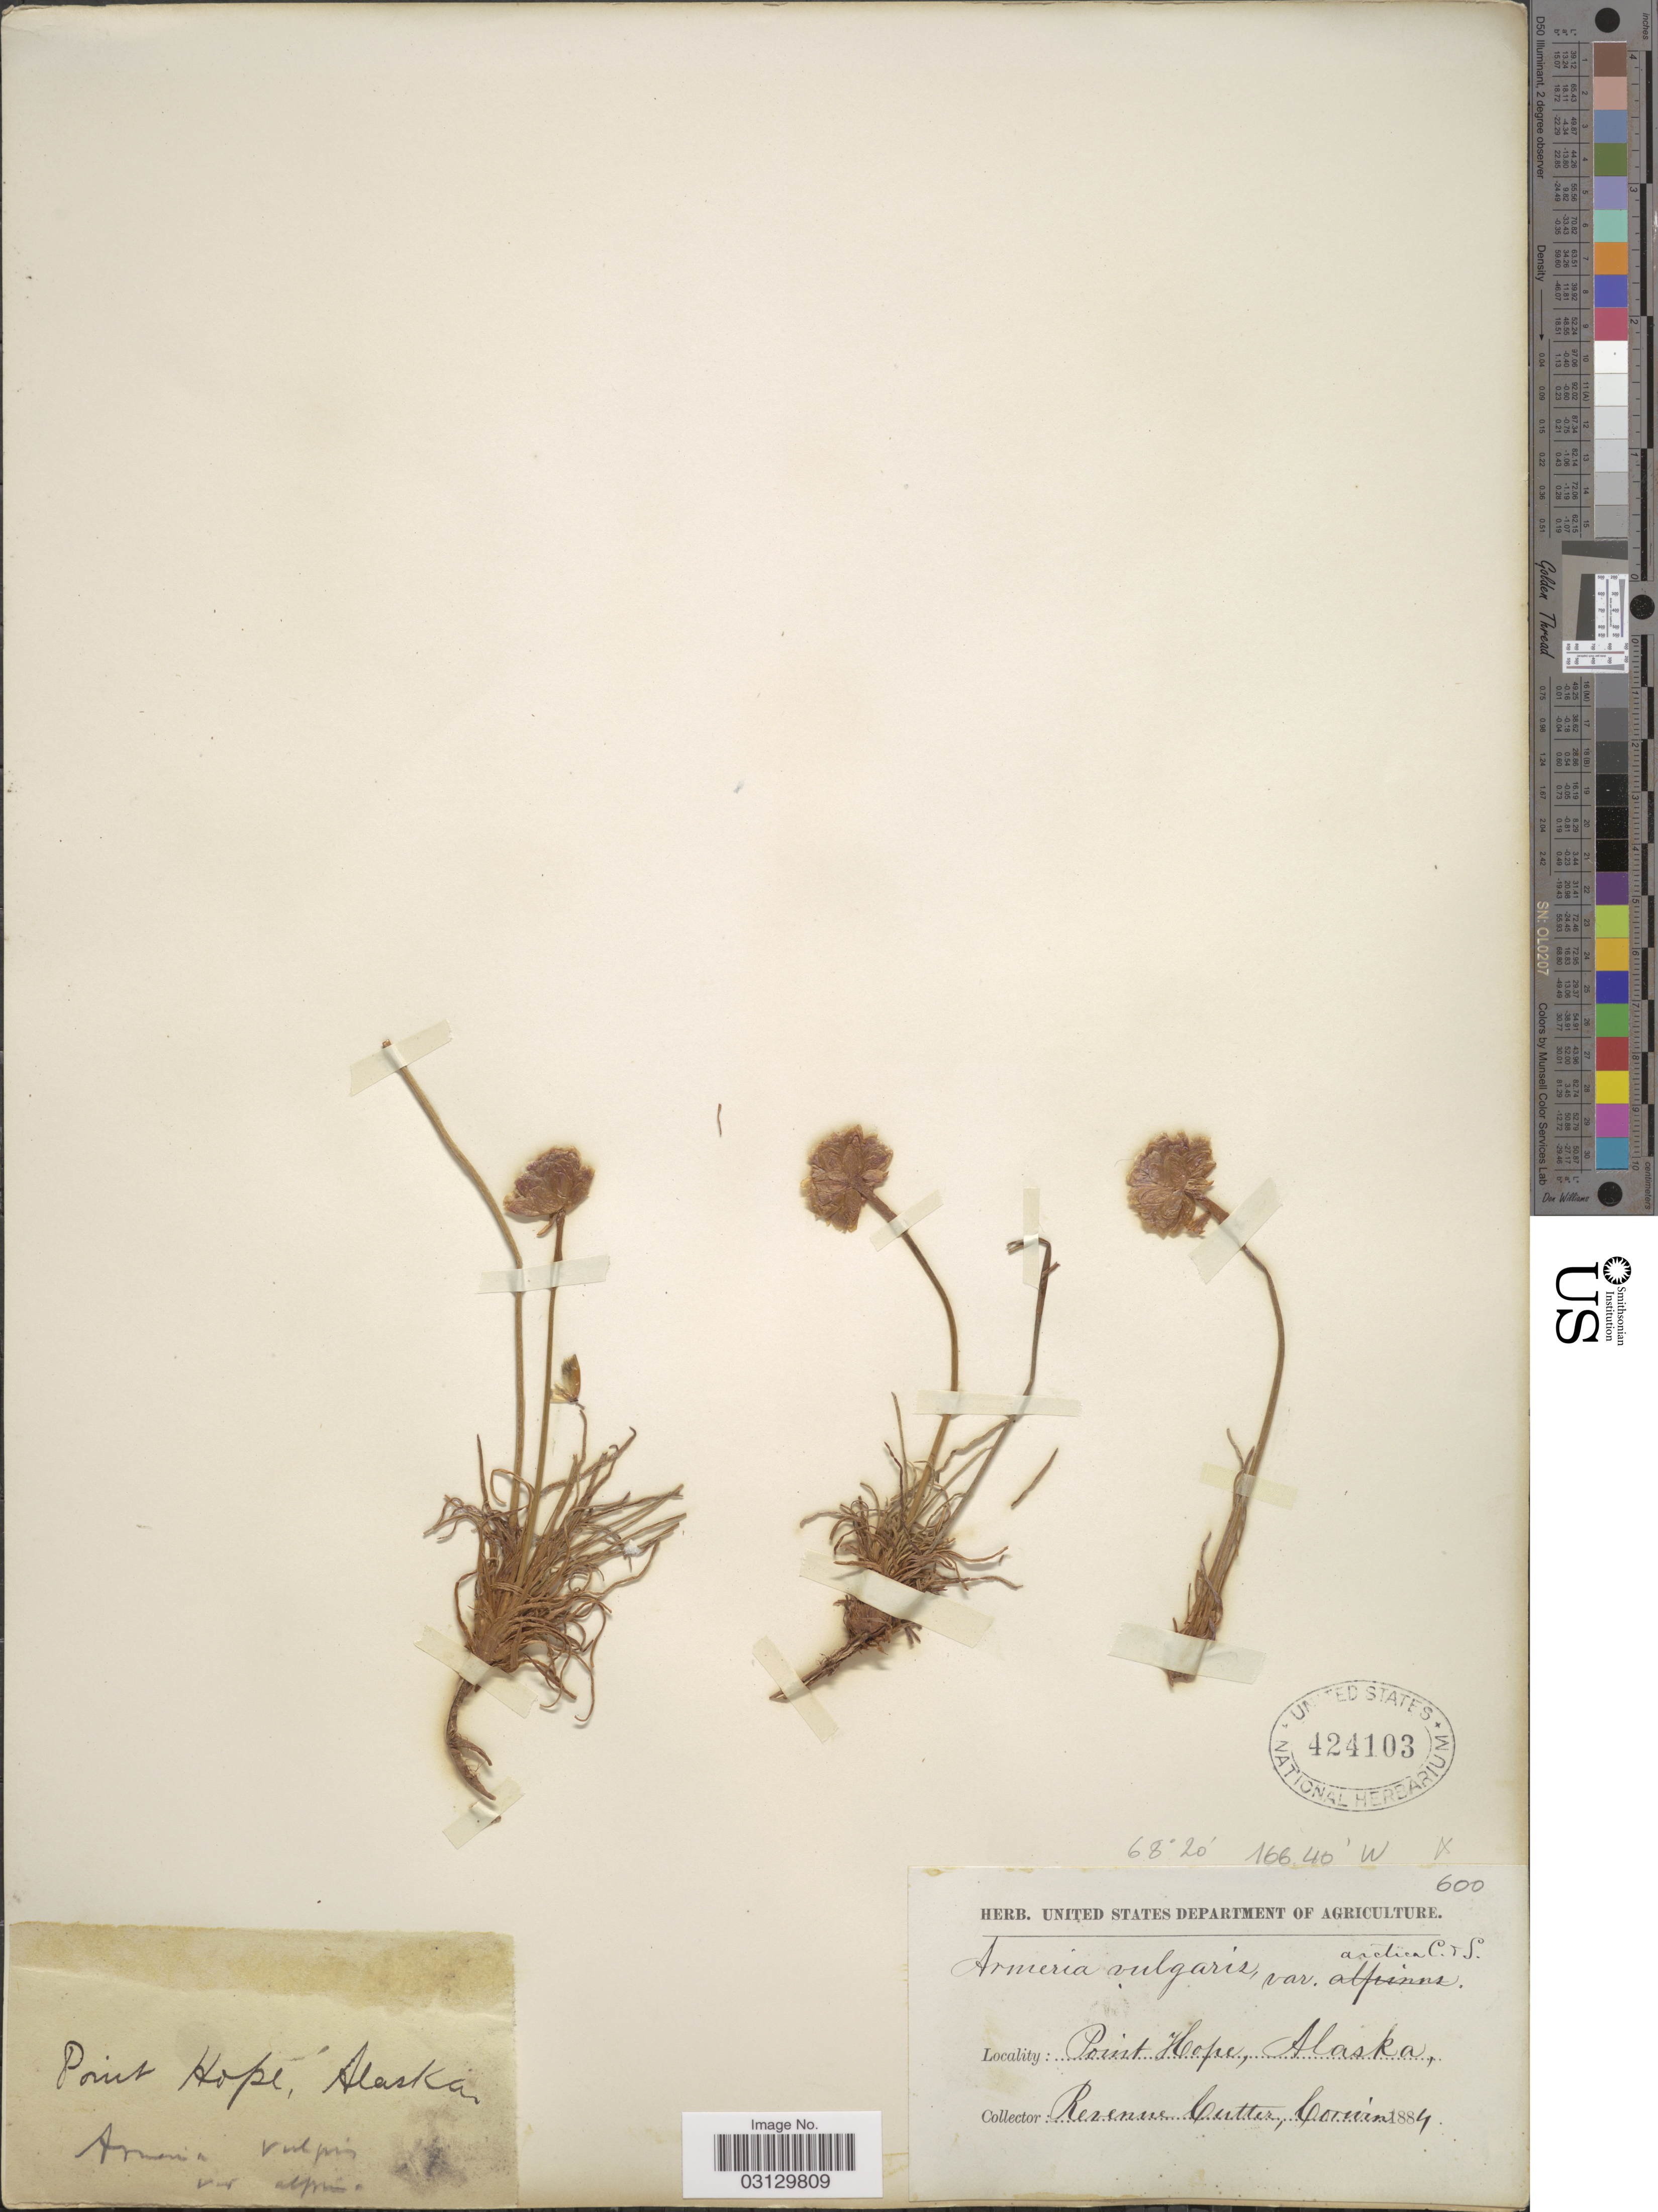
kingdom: Plantae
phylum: Tracheophyta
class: Magnoliopsida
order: Caryophyllales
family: Plumbaginaceae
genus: Armeria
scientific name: Armeria maritima subsp. sibirica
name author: (Turcz. ex Boiss.) Nyman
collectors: Corwin & R. Cutter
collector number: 600?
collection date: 1884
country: United States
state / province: Alaska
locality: Point Hope.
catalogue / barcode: US 424103